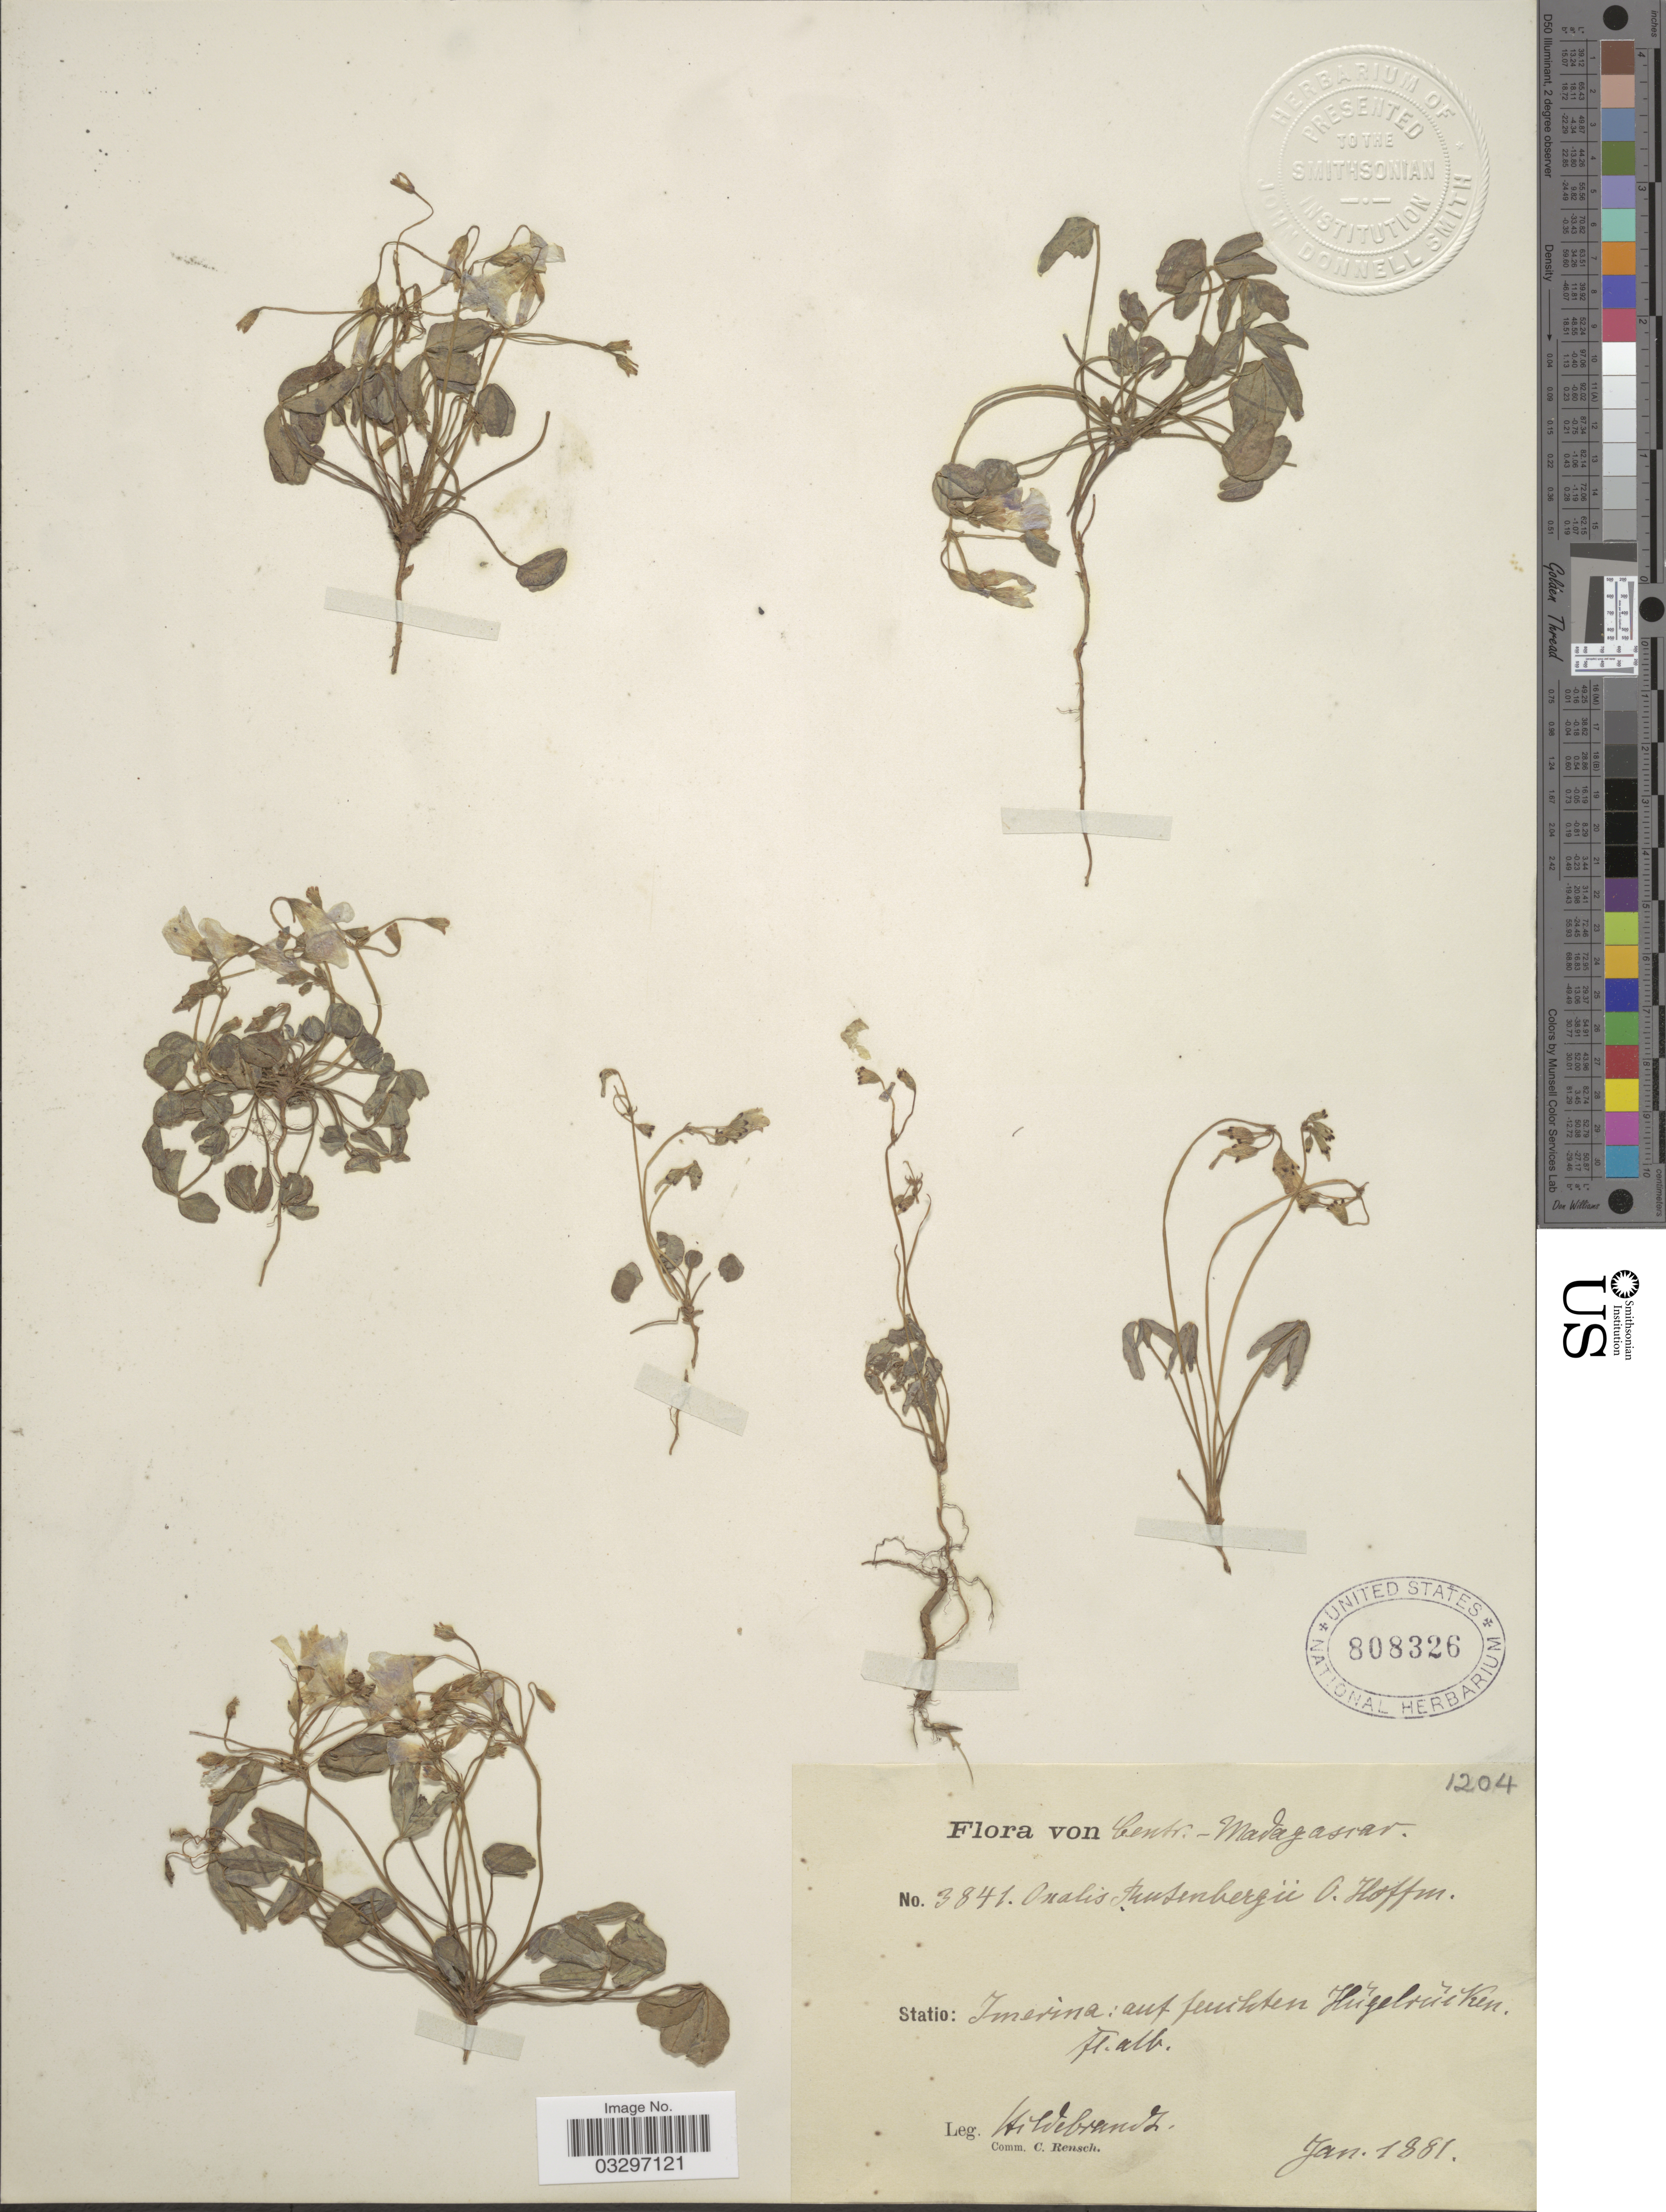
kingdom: Plantae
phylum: Tracheophyta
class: Magnoliopsida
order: Oxalidales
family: Oxalidaceae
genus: Oxalis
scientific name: Oxalis rutenbergii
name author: O. Hoffm.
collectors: J. Hildebrandt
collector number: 3841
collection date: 1881-01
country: Madagascar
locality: Centr.-Madagascar, Statio: Imerina: auf feuchten Hügelrücken.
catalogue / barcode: US 808326